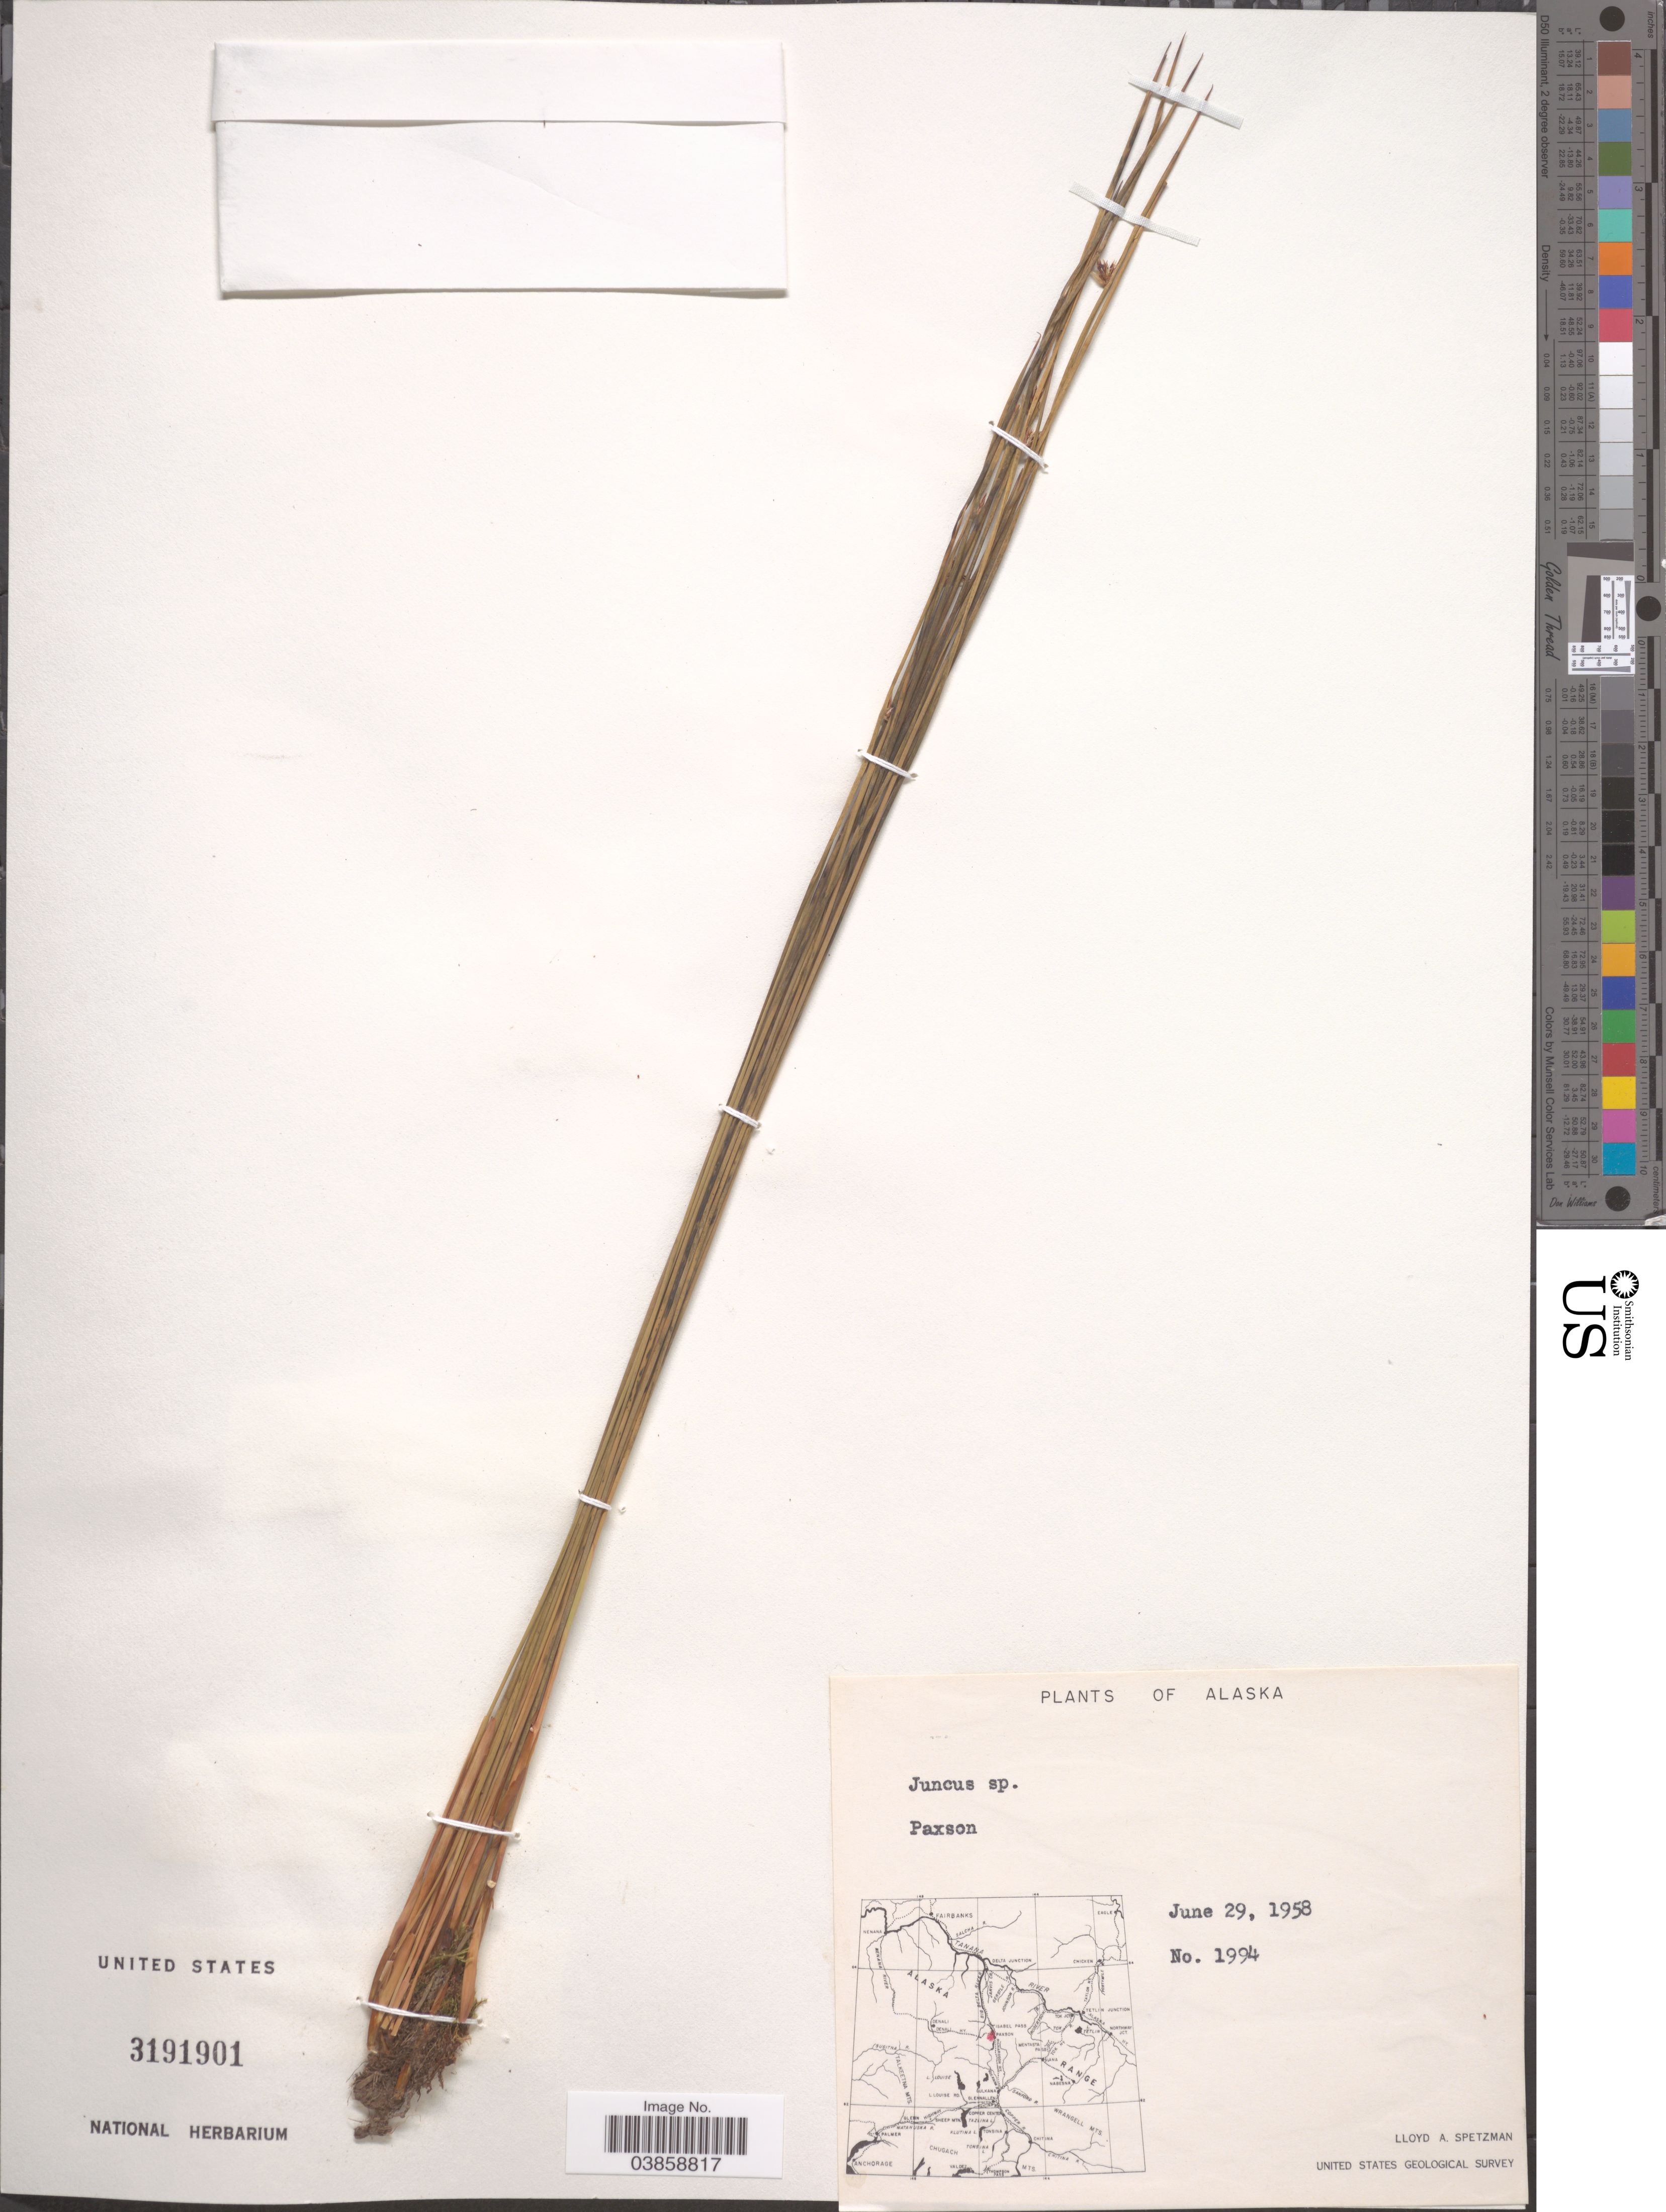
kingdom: Plantae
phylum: Tracheophyta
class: Liliopsida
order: Poales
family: Juncaceae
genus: Juncus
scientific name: Juncus sp.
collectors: L. Spetzman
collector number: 1994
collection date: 1958-06-29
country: United States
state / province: Alaska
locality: Paxson.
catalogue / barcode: US 3191901